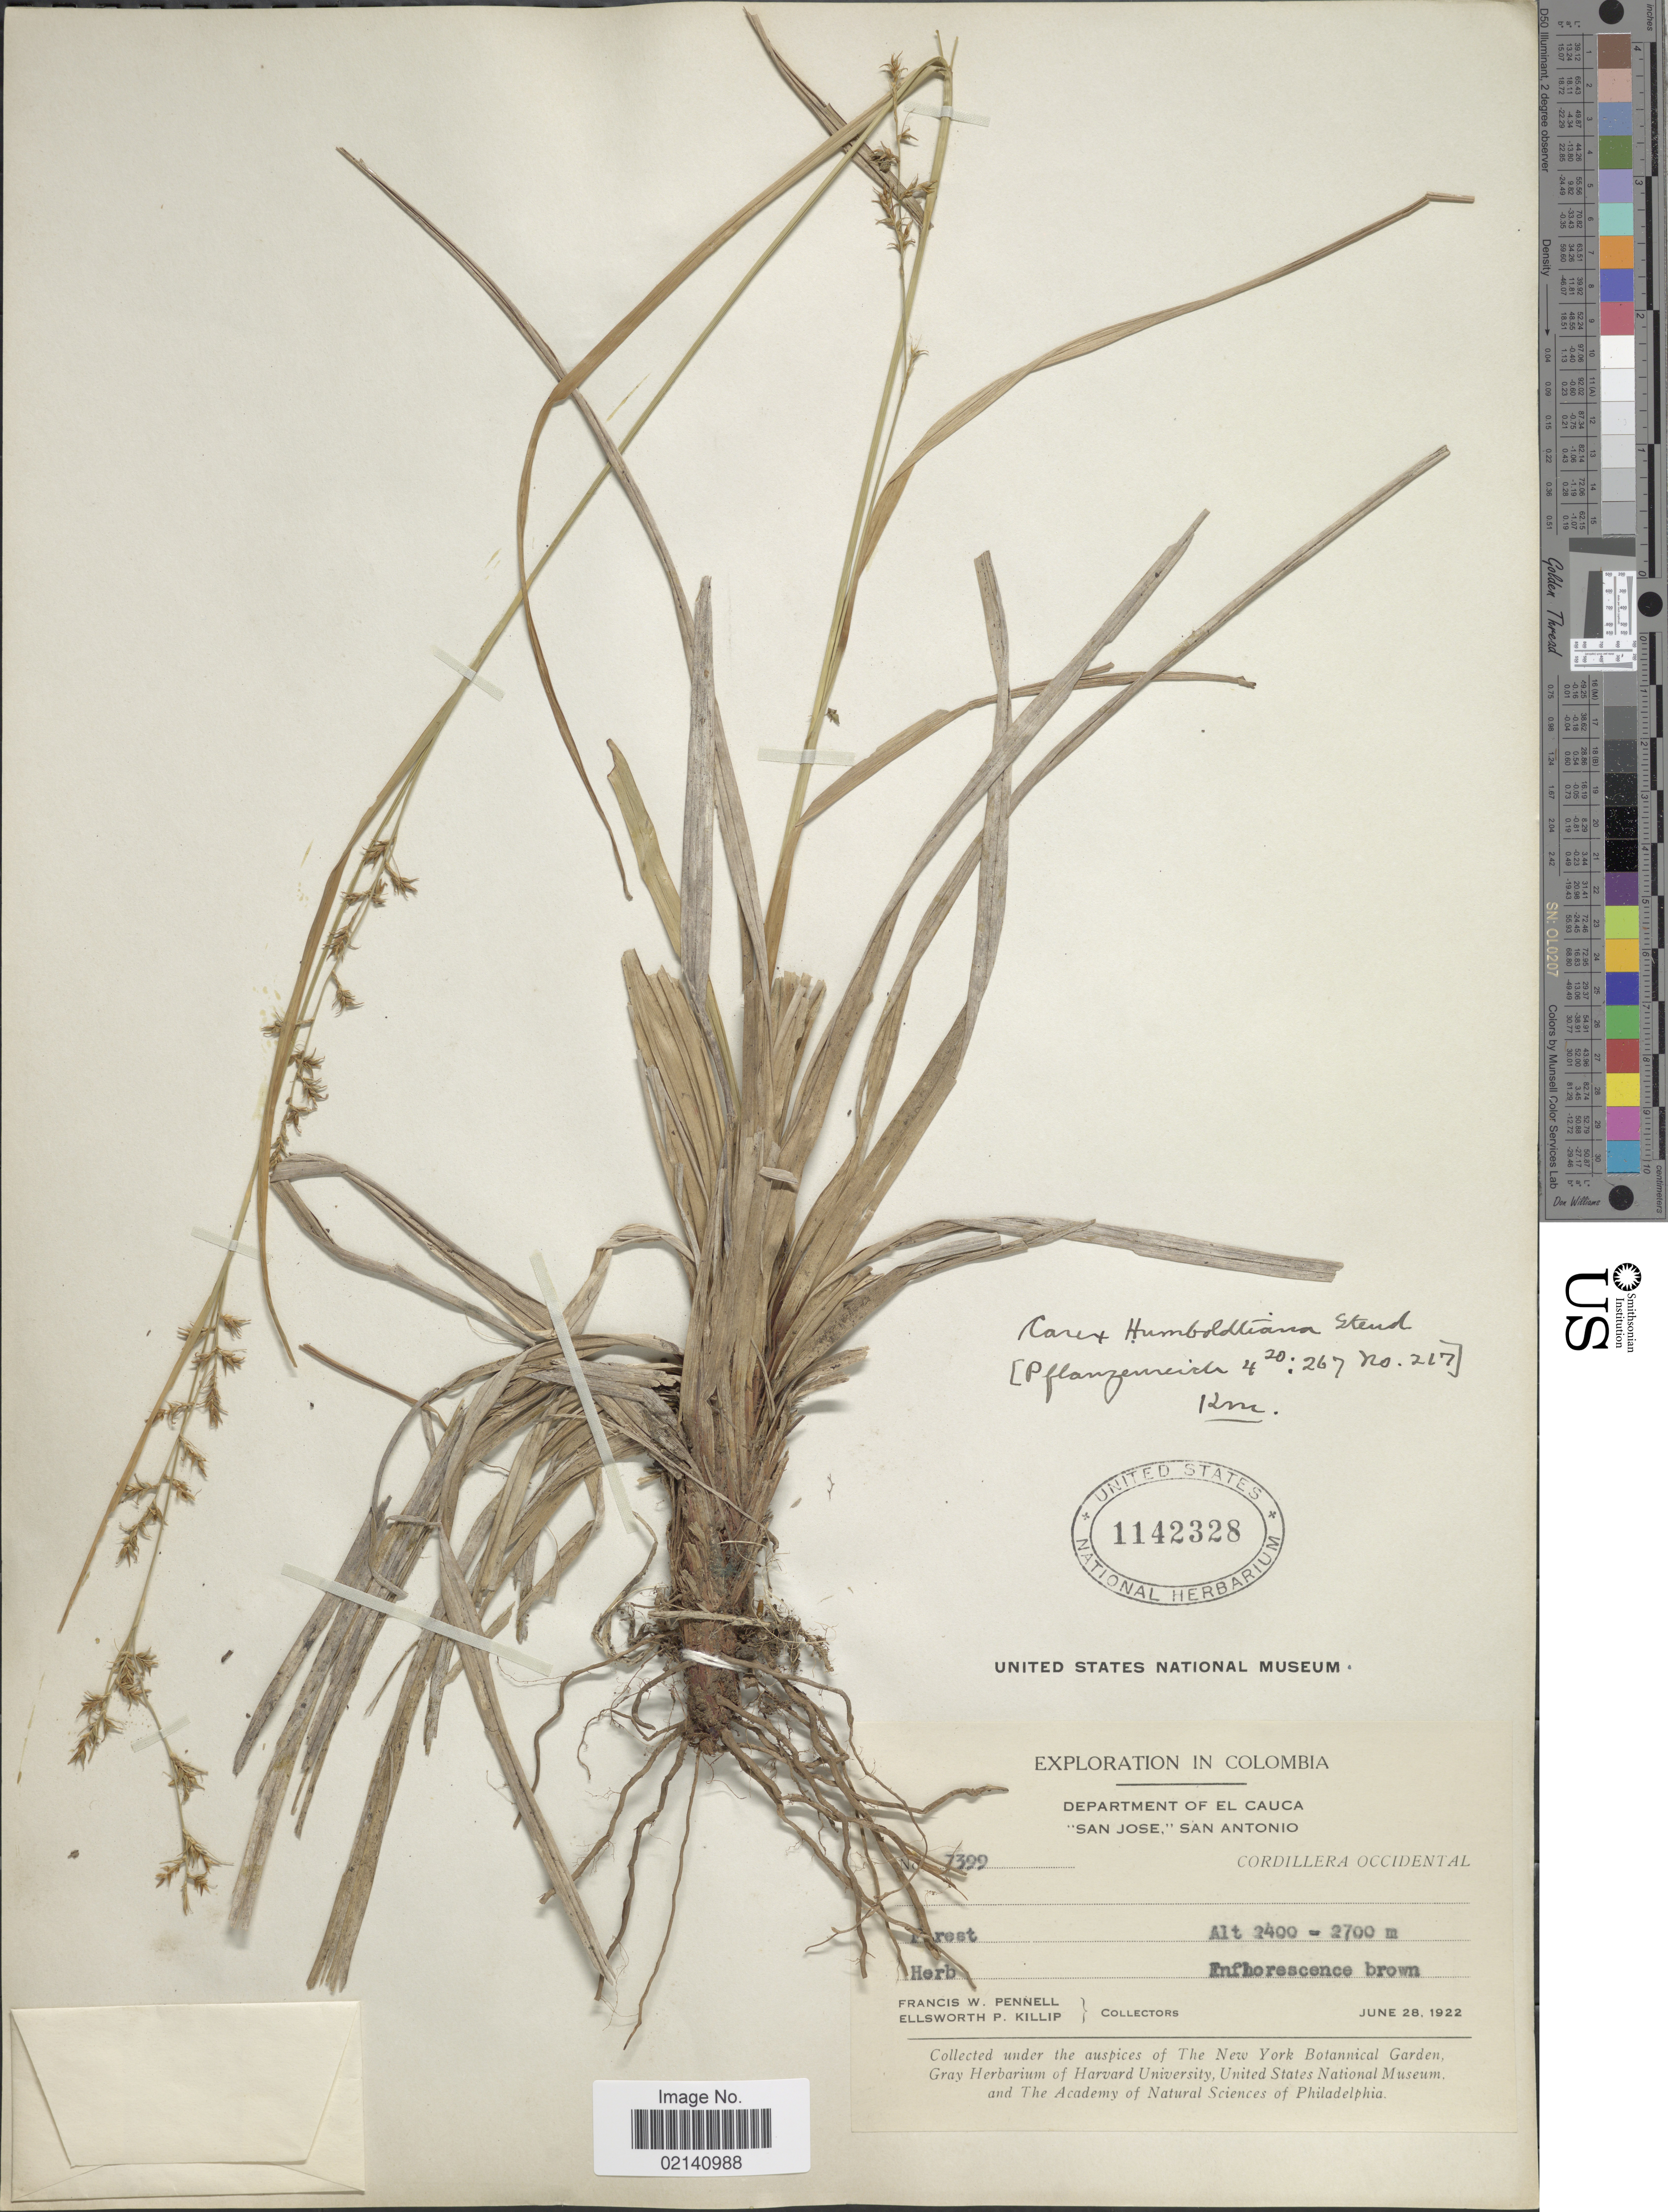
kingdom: Plantae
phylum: Tracheophyta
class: Liliopsida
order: Poales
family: Cyperaceae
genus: Carex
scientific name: Carex porrecta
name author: Reznicek & Camelb.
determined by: Jimnéz-Mejias, Pedro, (UPOS), Universidad Pablo de Olavide (SPAIN)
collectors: F. W. Pennell & E. P. Killip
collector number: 7399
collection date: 1922-06-28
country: Colombia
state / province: Cauca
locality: Department of El Cauca, San Jose, San Antonio, Cordillera Occidental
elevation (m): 2400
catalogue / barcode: US 1142328